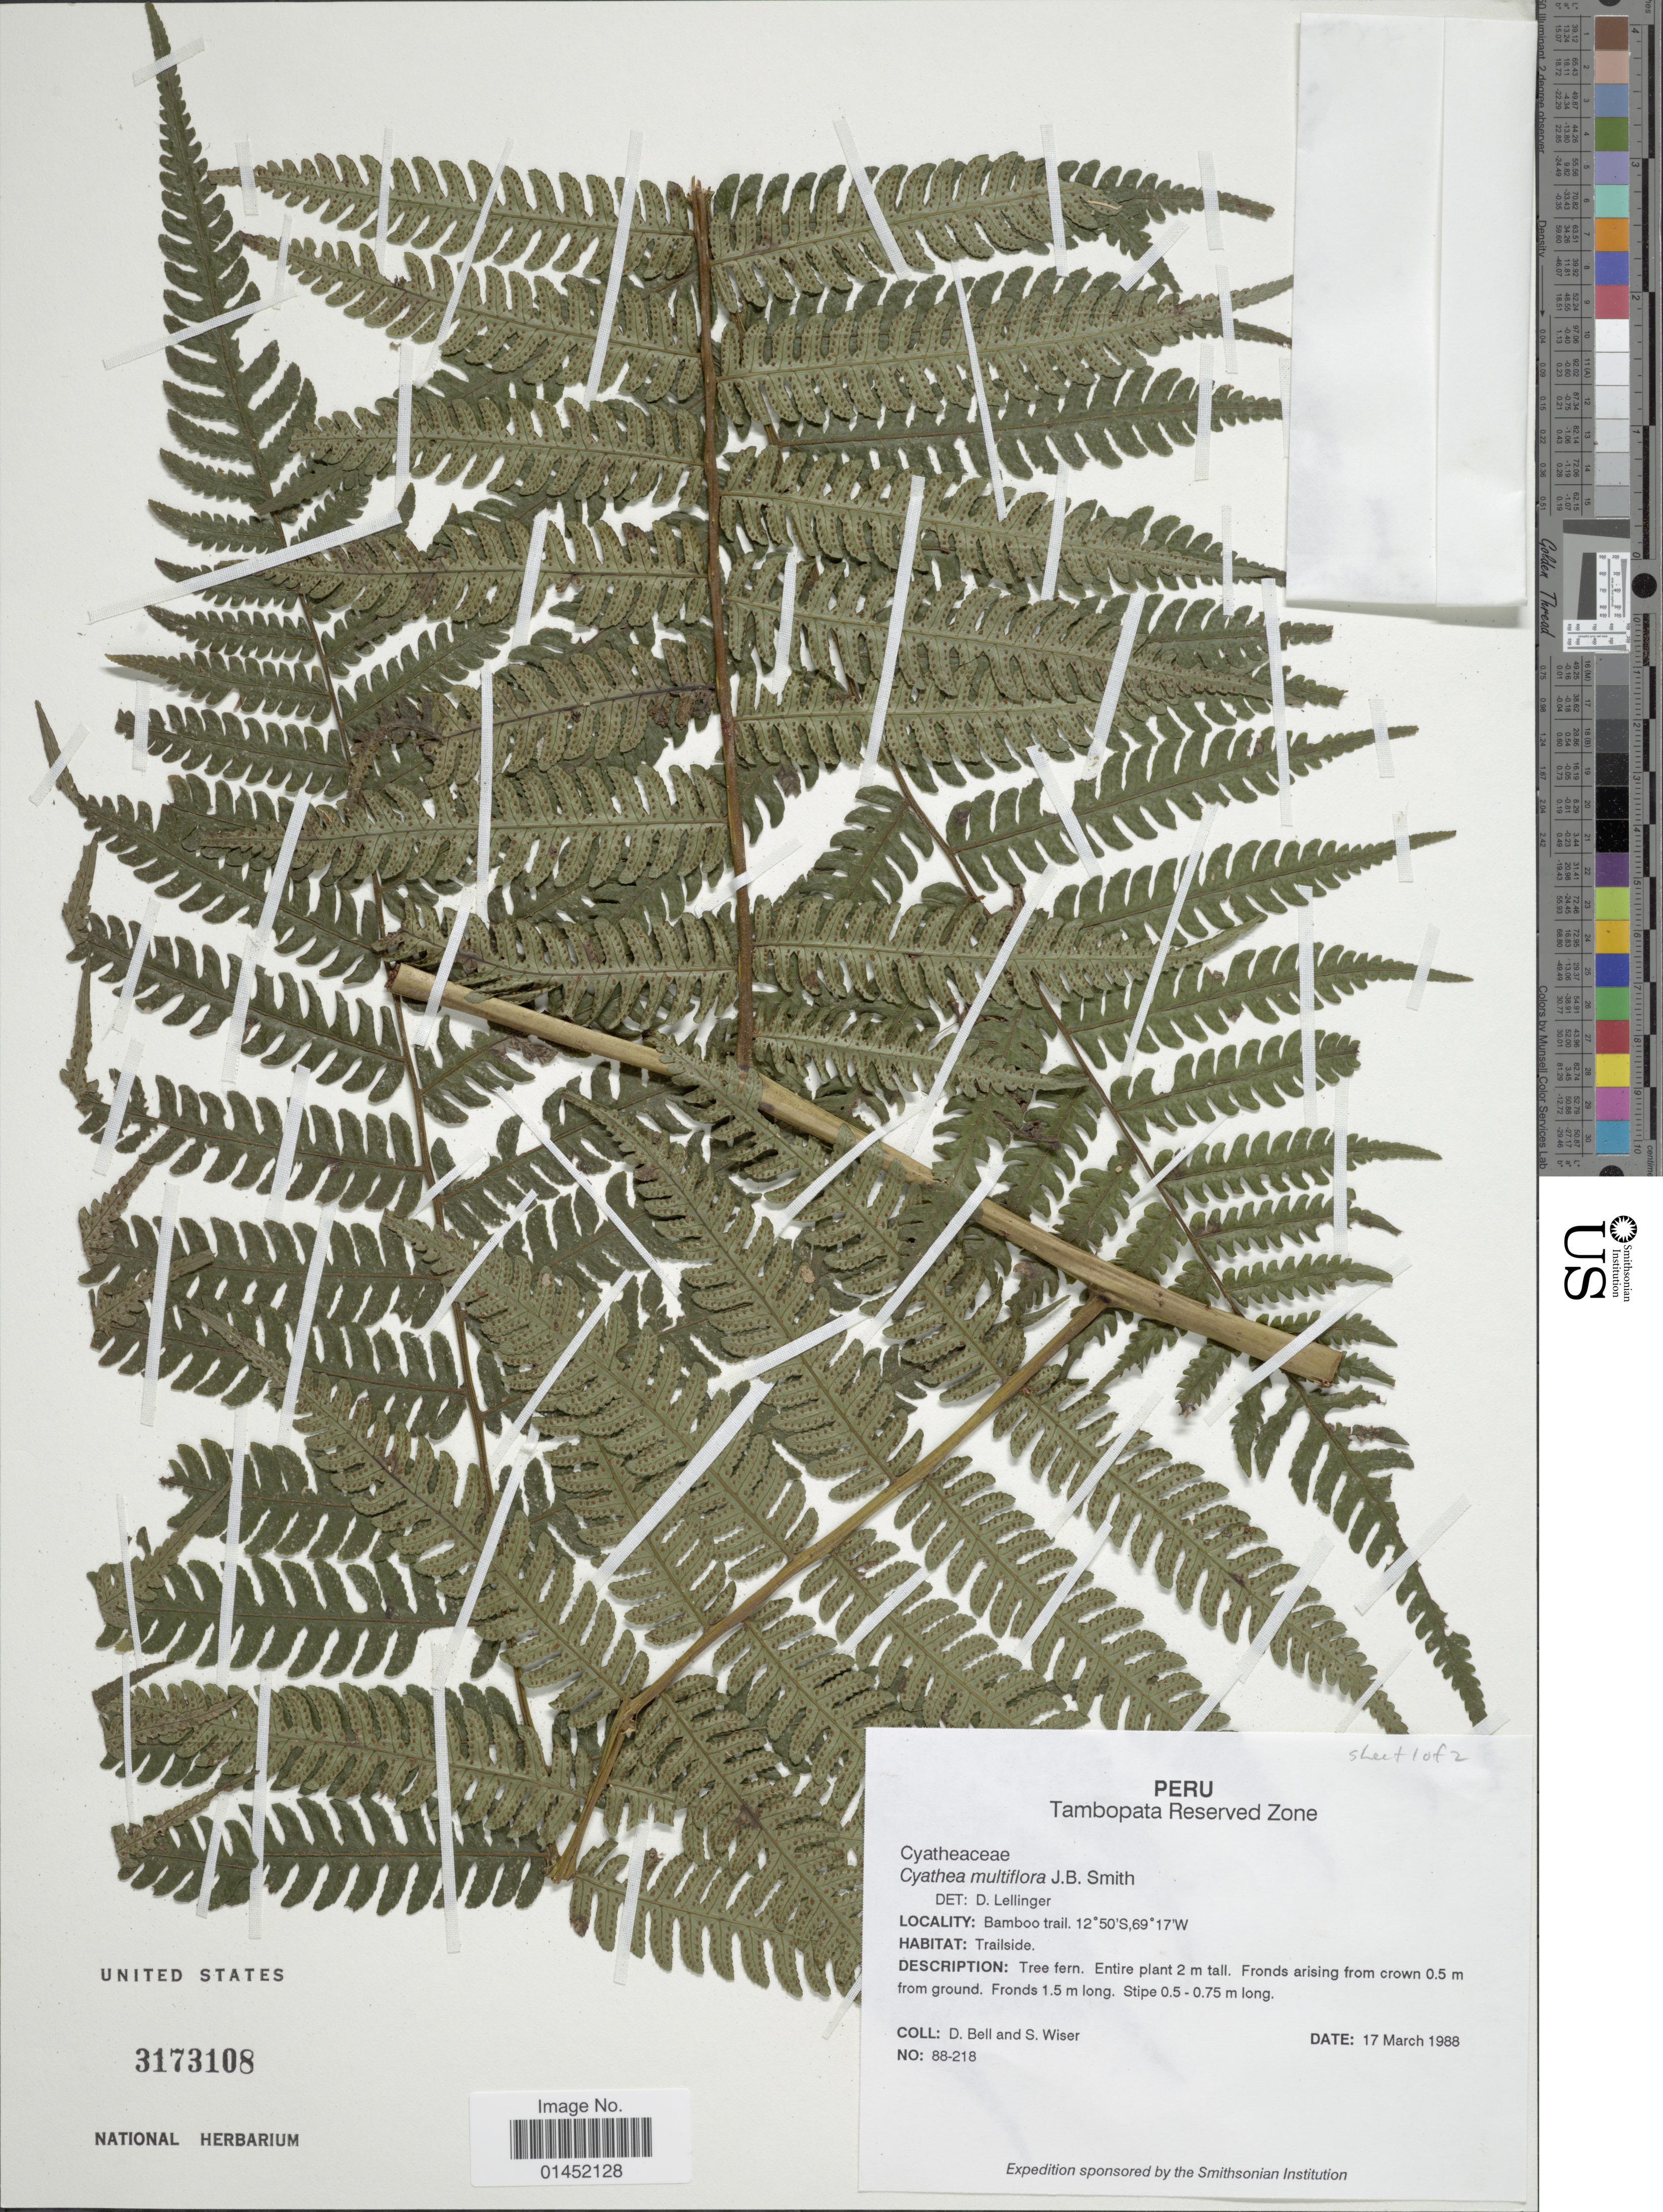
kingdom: Plantae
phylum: Tracheophyta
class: Polypodiopsida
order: Cyatheales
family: Cyatheaceae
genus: Cyathea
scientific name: Cyathea multiflora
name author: Sm.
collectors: D. A. Bell & S. Wiser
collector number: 88-218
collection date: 1988-03-17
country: Peru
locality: Tambopata Reserve Zone, Bamboo trail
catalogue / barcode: US 3173108